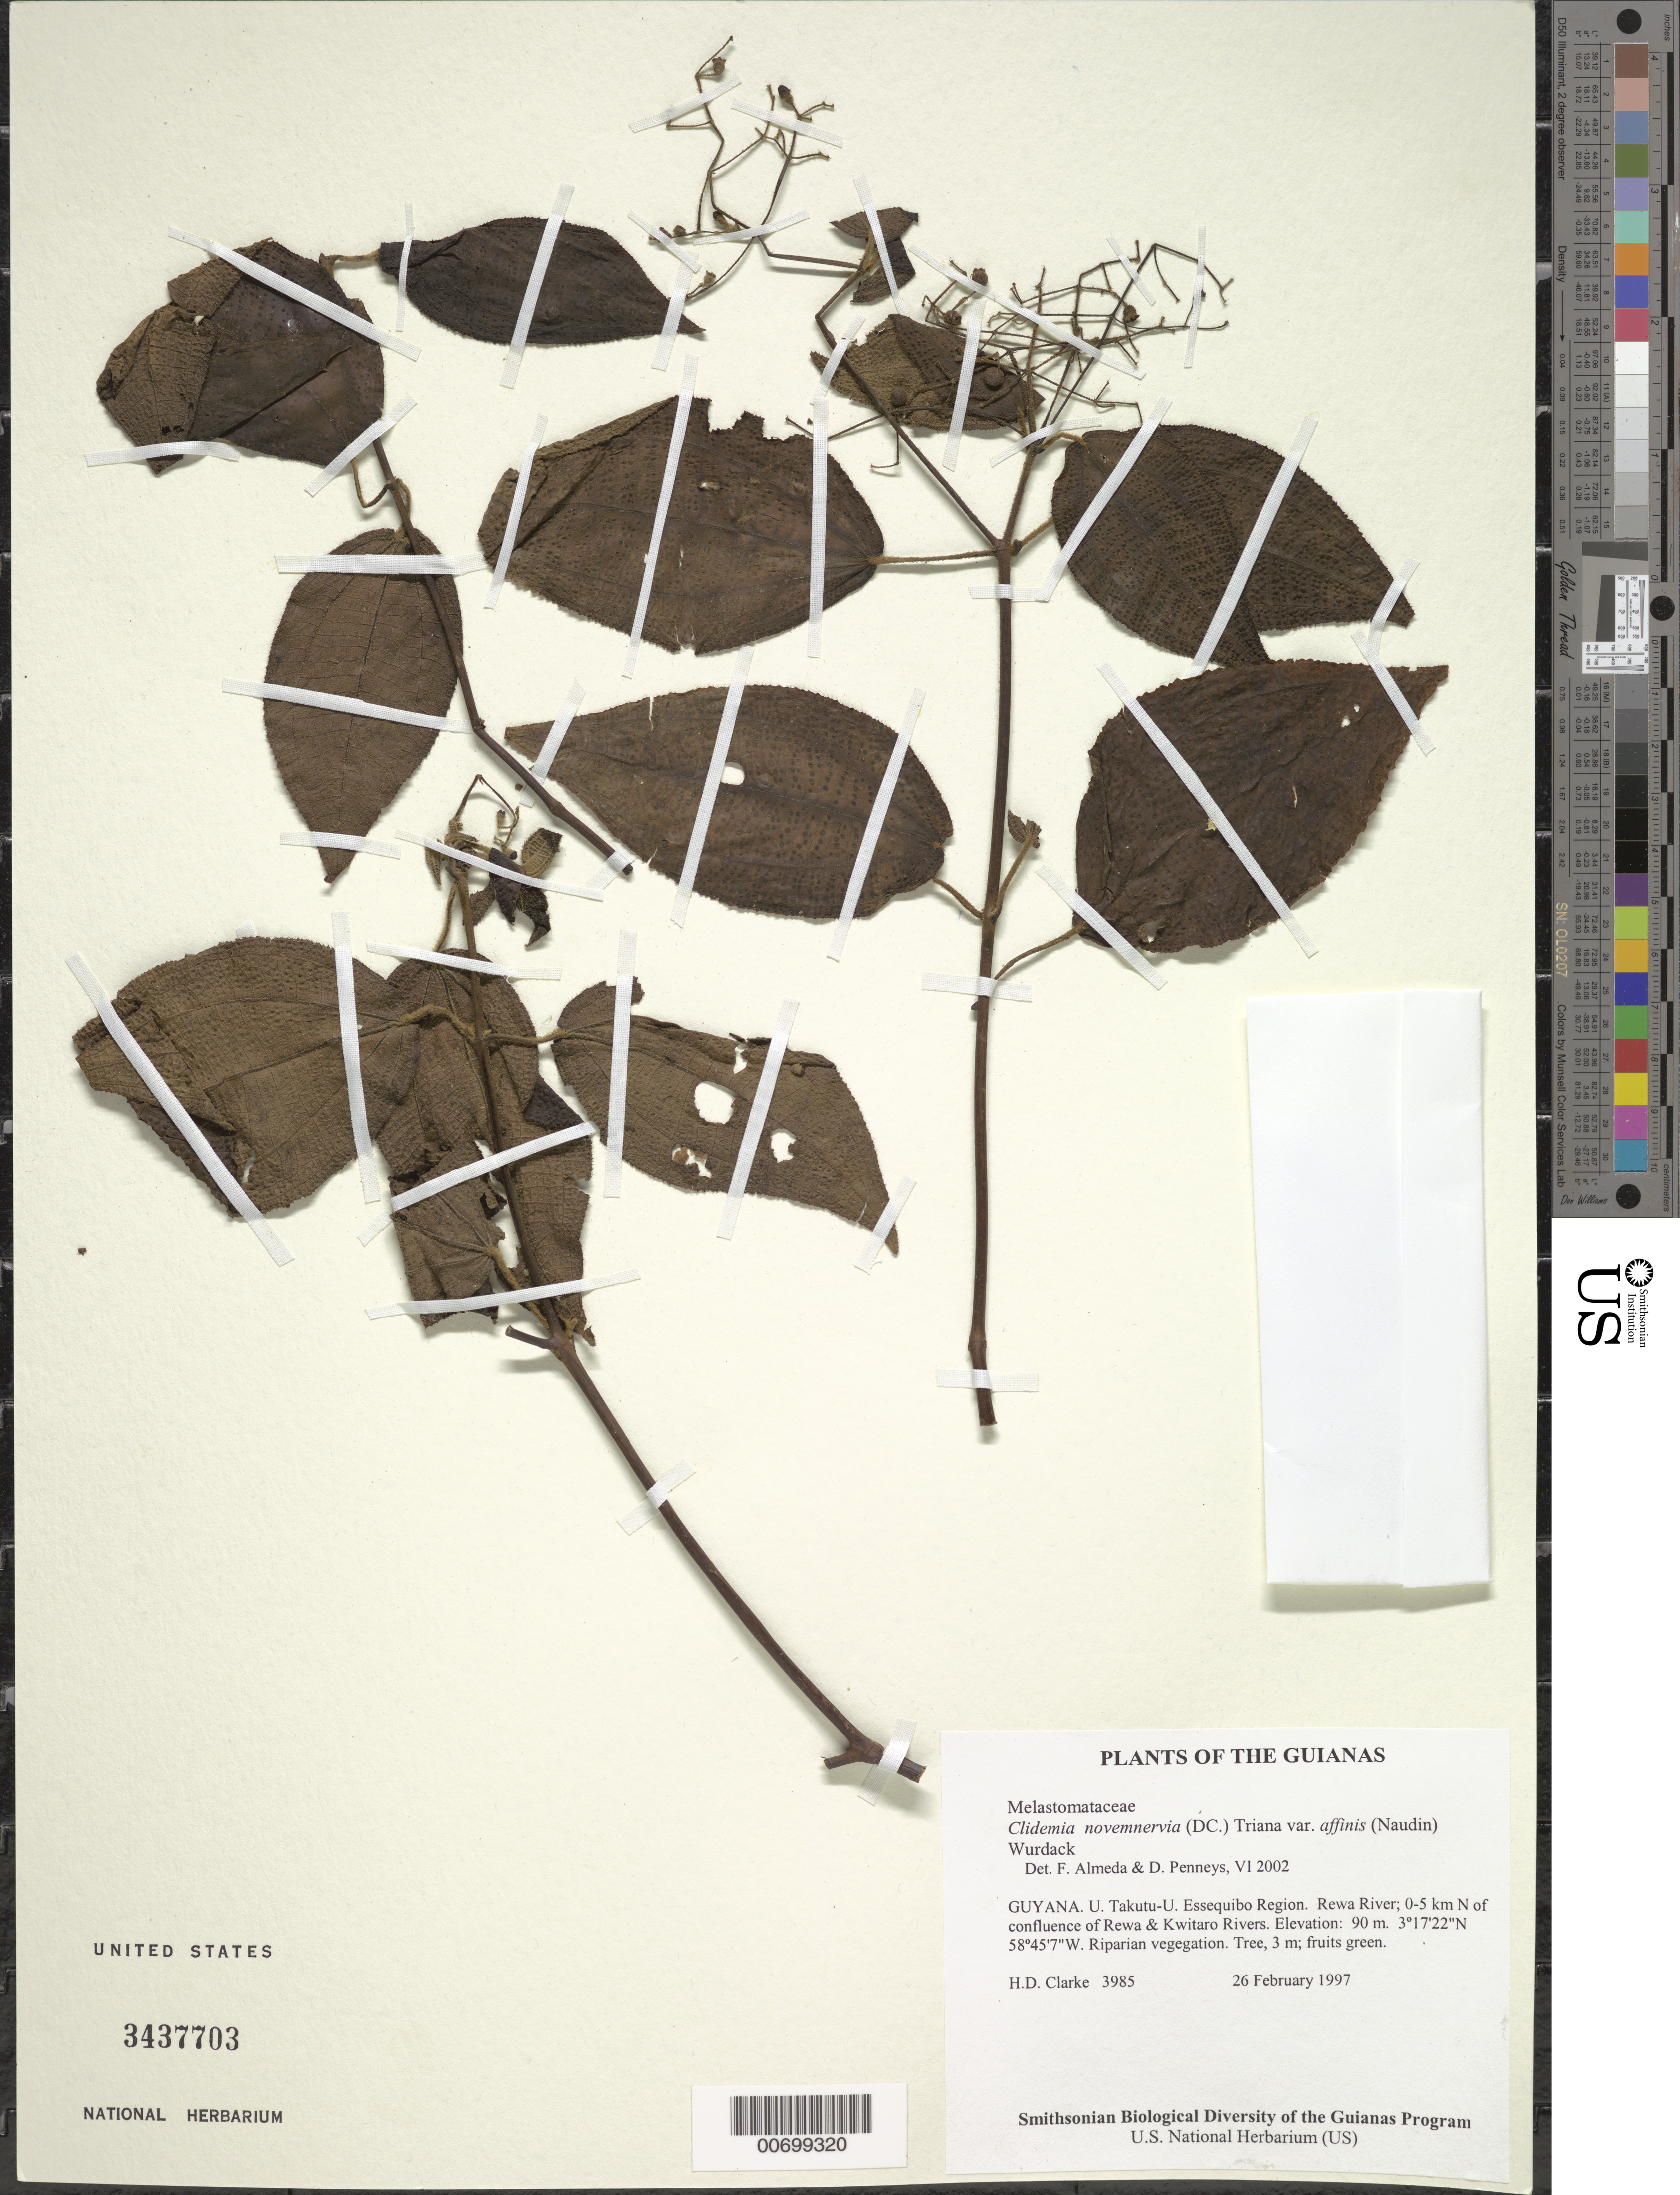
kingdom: Plantae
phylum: Tracheophyta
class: Magnoliopsida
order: Myrtales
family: Melastomataceae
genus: Clidemia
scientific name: Clidemia novemnervia var. affinis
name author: (Naudin) Wurdack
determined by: Almeda, F.; Penneys, D. S.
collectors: H. D. Clarke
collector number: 3985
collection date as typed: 26 February 1997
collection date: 1997-02-26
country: Guyana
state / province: U. Takutu-U. Essequibo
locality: Rewa River; 0-5 km N of confluence of Rewa & Kwitaro Rivers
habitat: Riparian vegetation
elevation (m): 90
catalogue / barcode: US 3437703